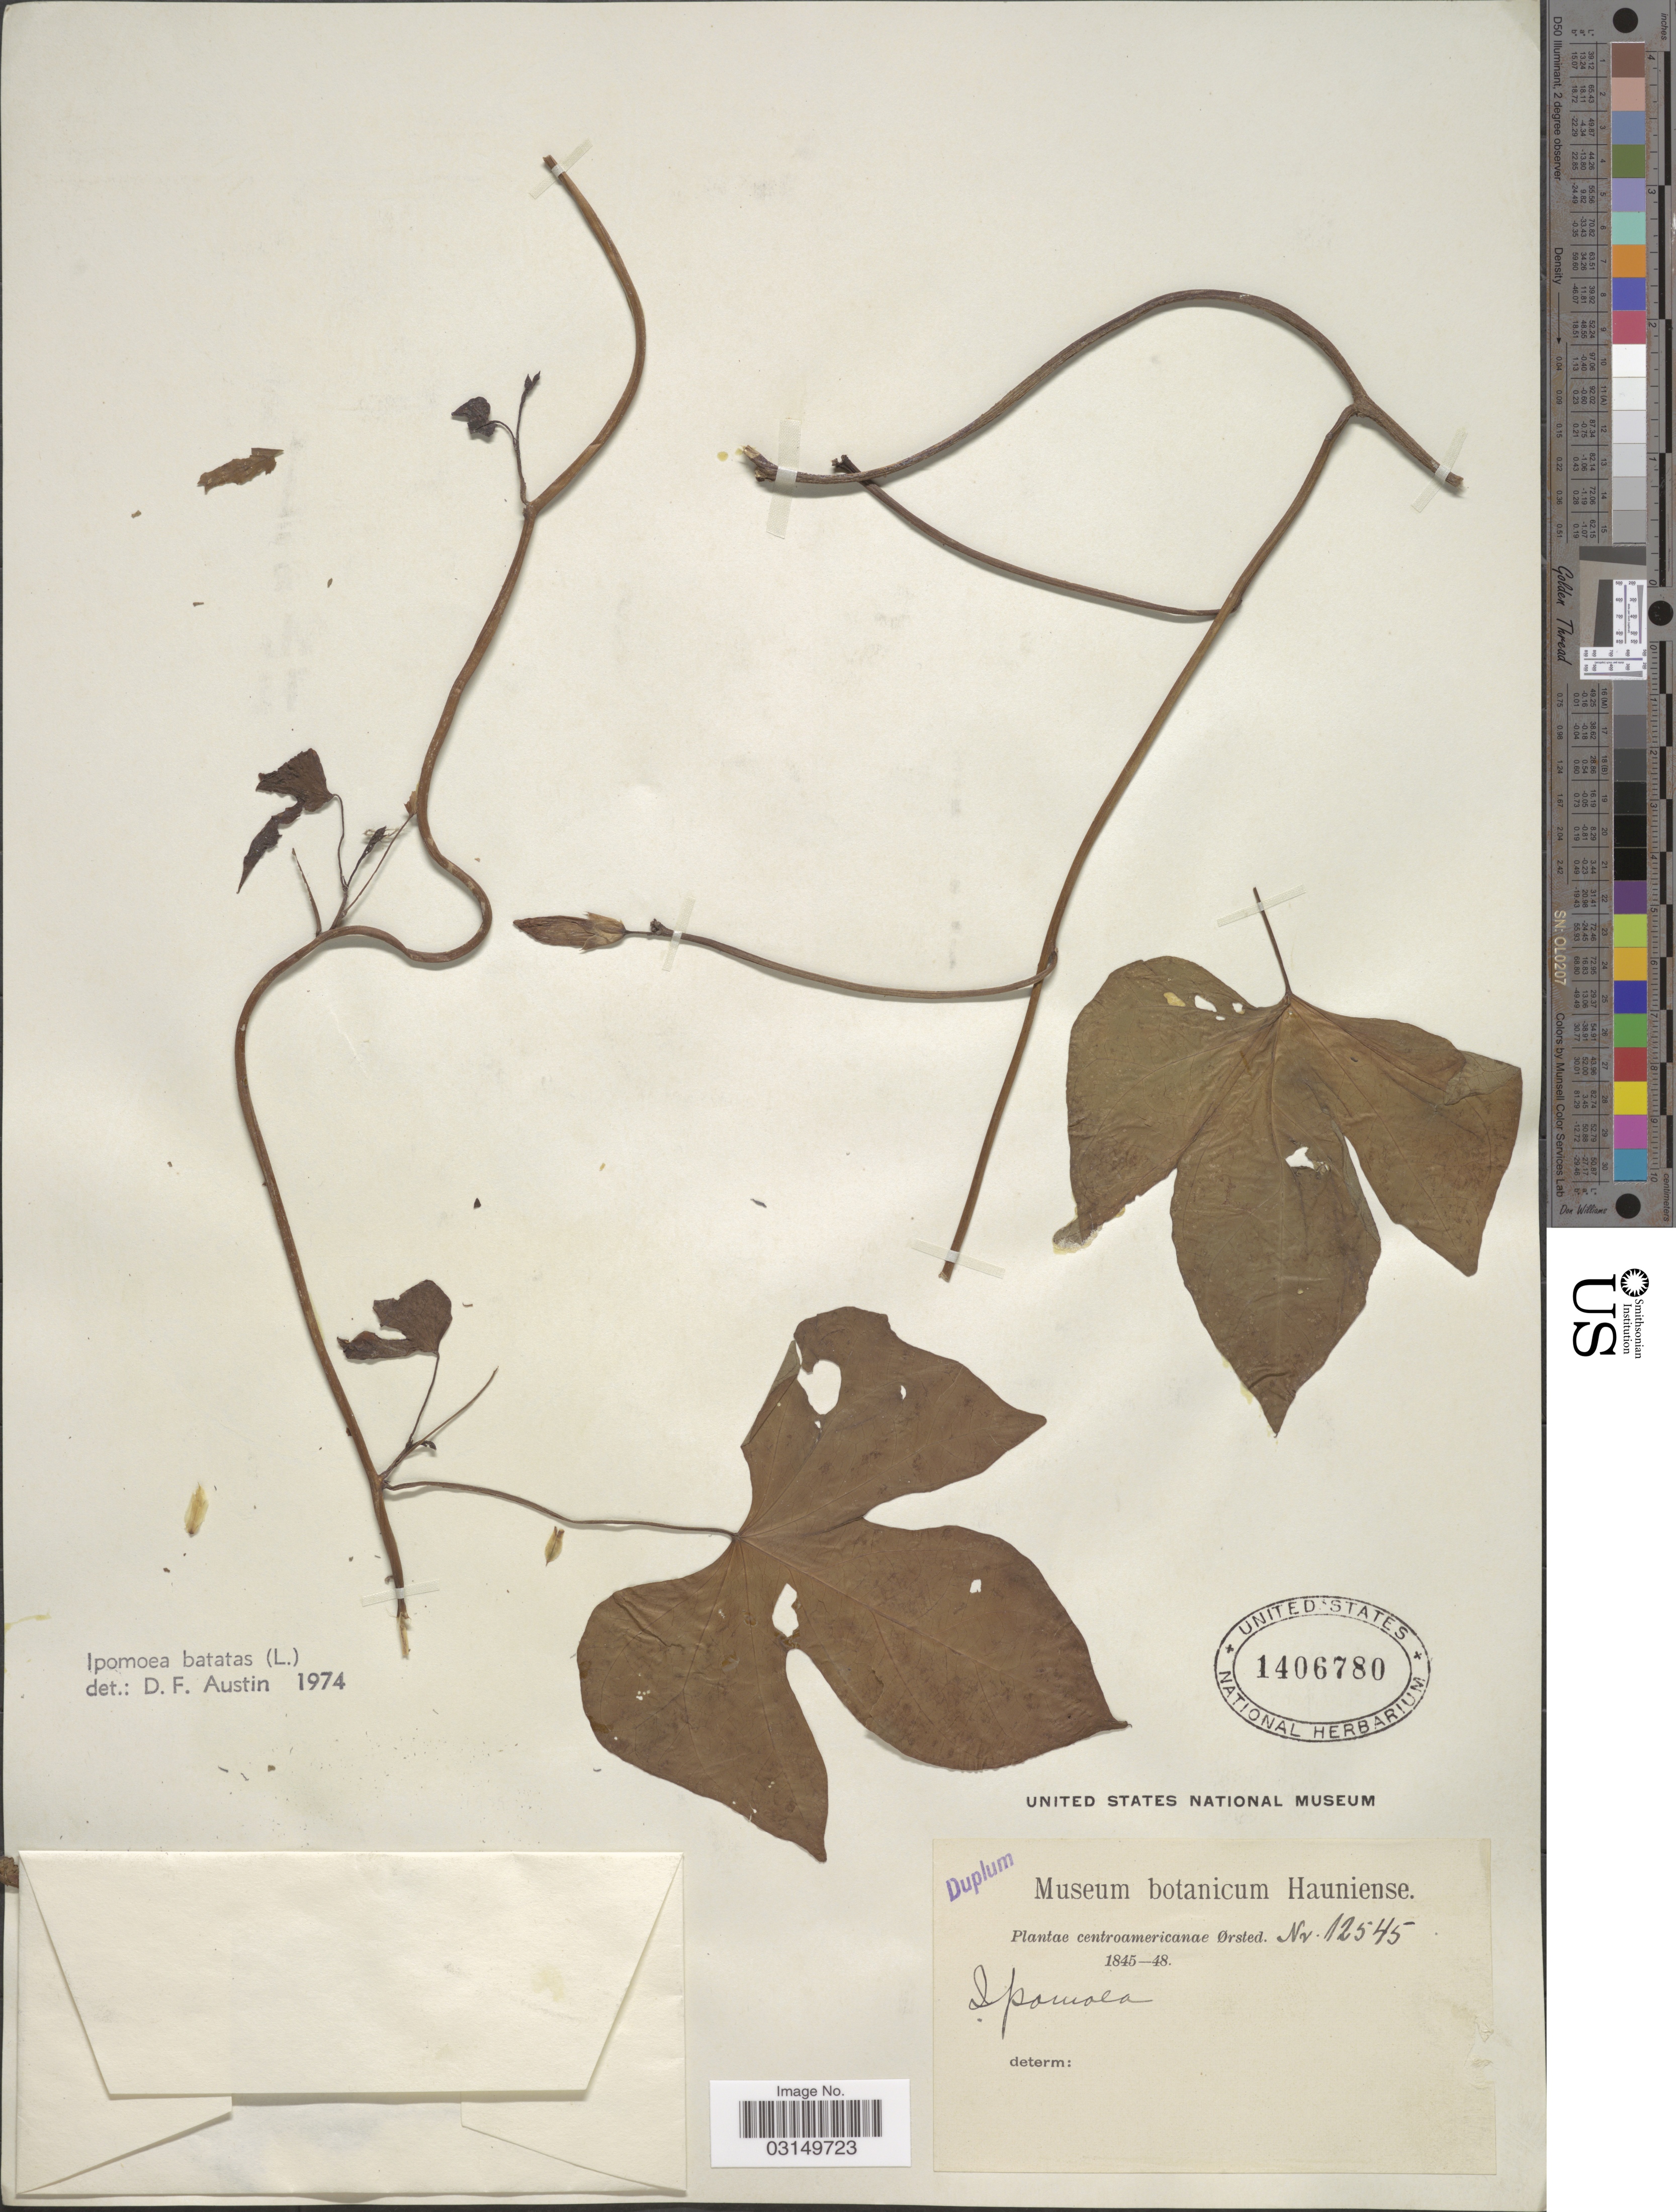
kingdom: Plantae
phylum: Tracheophyta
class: Magnoliopsida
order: Solanales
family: Convolvulaceae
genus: Ipomoea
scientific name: Ipomoea batatas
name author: (L.) Lam.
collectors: Ørsted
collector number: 12545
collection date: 1845/1848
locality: Centroamericanae.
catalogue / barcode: US 1406780